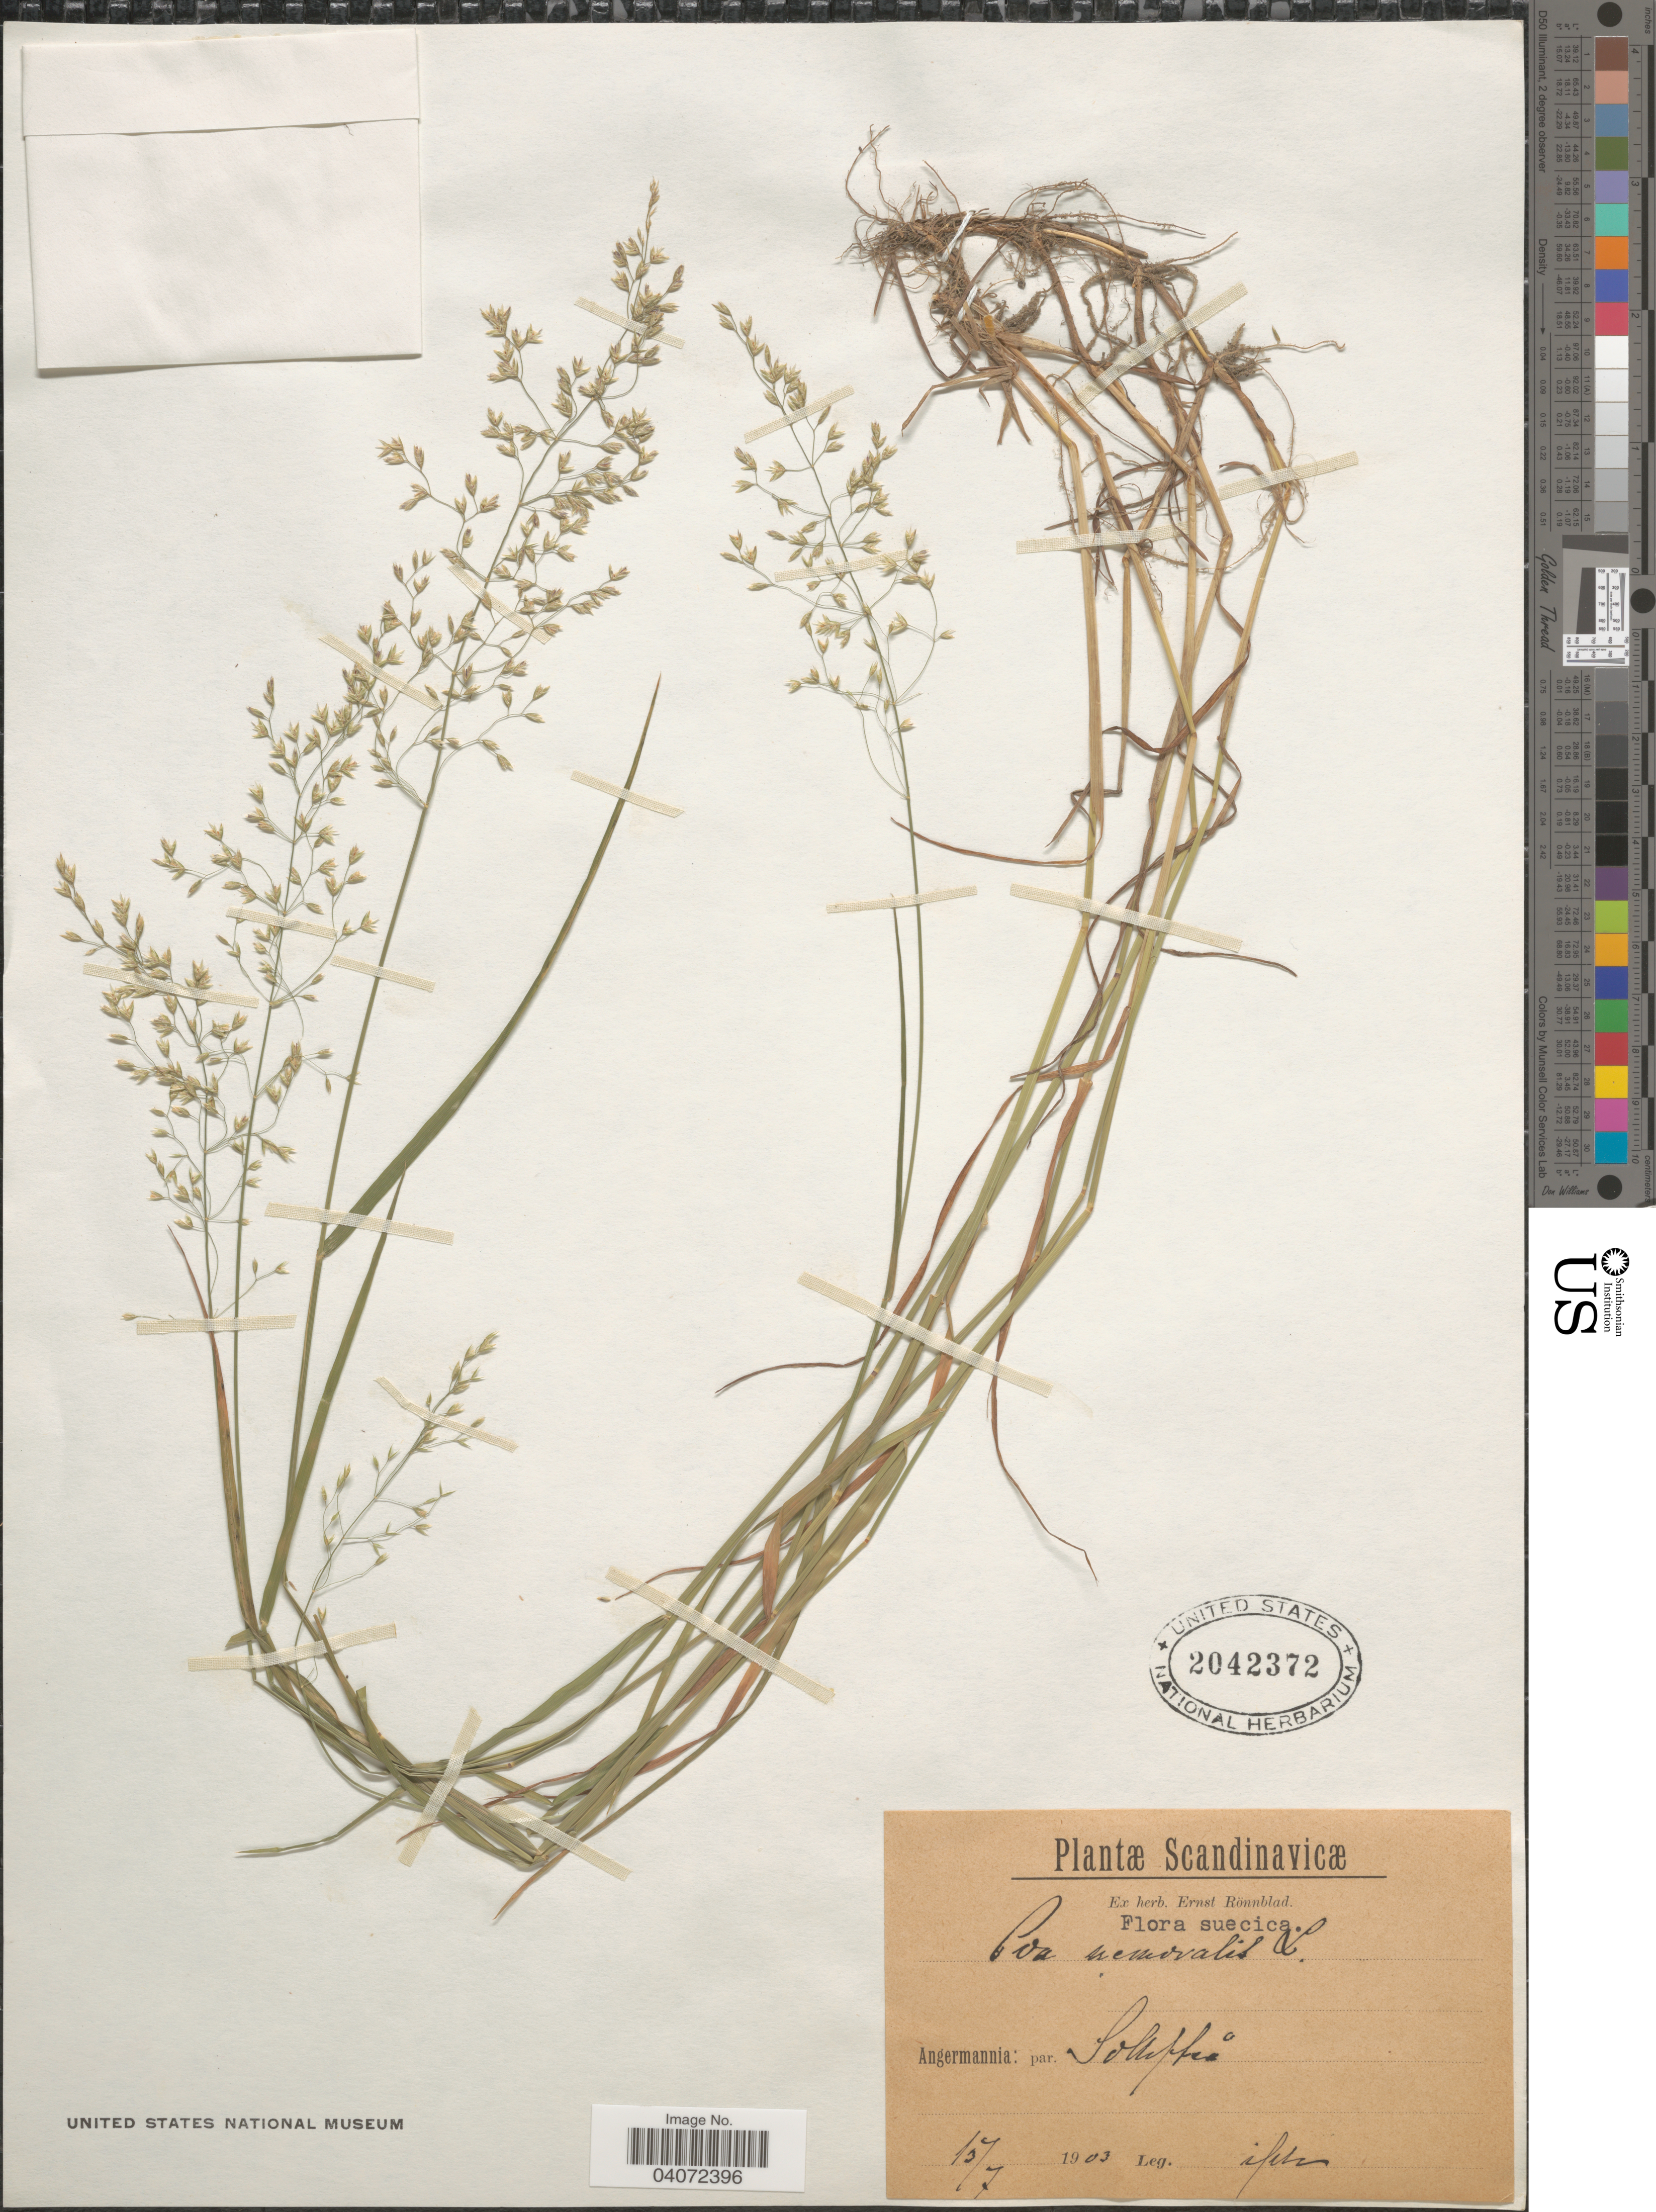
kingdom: Plantae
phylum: Tracheophyta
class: Liliopsida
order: Poales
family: Poaceae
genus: Poa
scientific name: Poa nemoralis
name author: L.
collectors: E. Rönnblad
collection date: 1903-07-13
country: Sweden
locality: Scandinavicæ. Suecica. Angermannia: par. Sollipfia.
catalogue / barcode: US 2042372